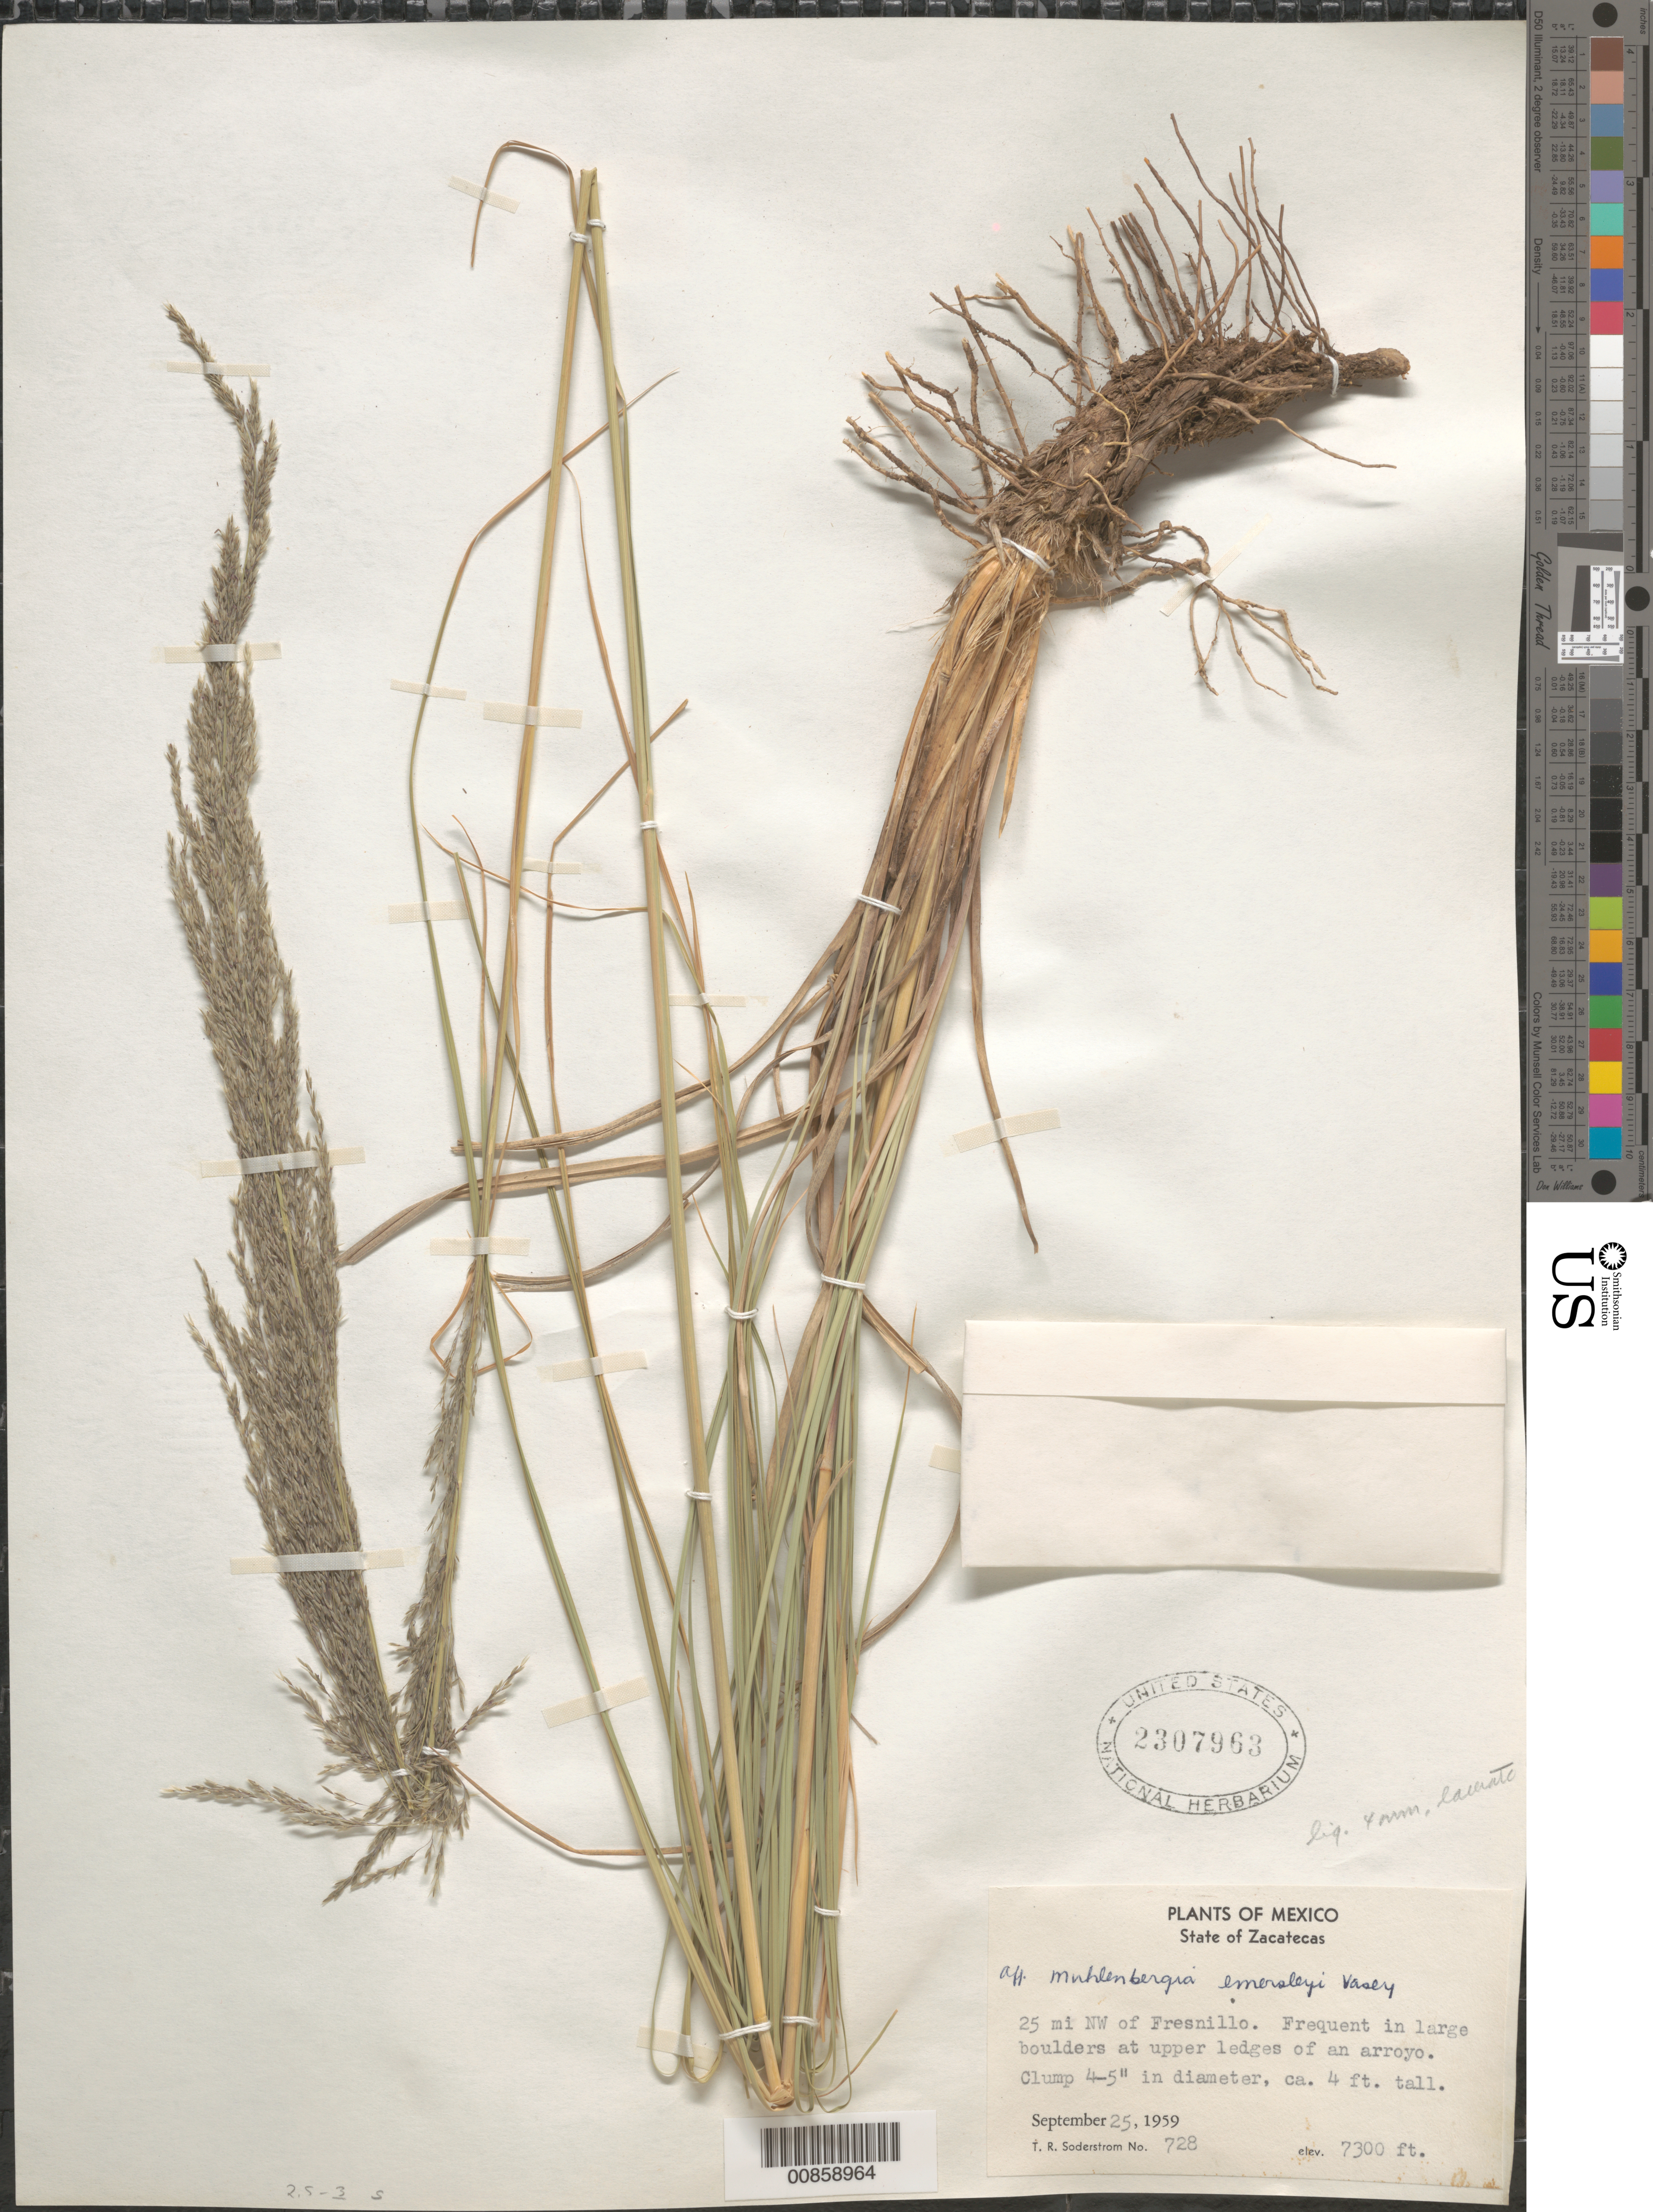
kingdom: Plantae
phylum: Tracheophyta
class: Liliopsida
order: Poales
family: Poaceae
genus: Muhlenbergia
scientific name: Muhlenbergia emersleyi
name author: Vasey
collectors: T. R. Soderstrom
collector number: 728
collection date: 1959-09-25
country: Mexico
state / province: Zacatecas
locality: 25 mi NW of Fresnillo.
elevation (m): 2225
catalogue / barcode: US 2307963